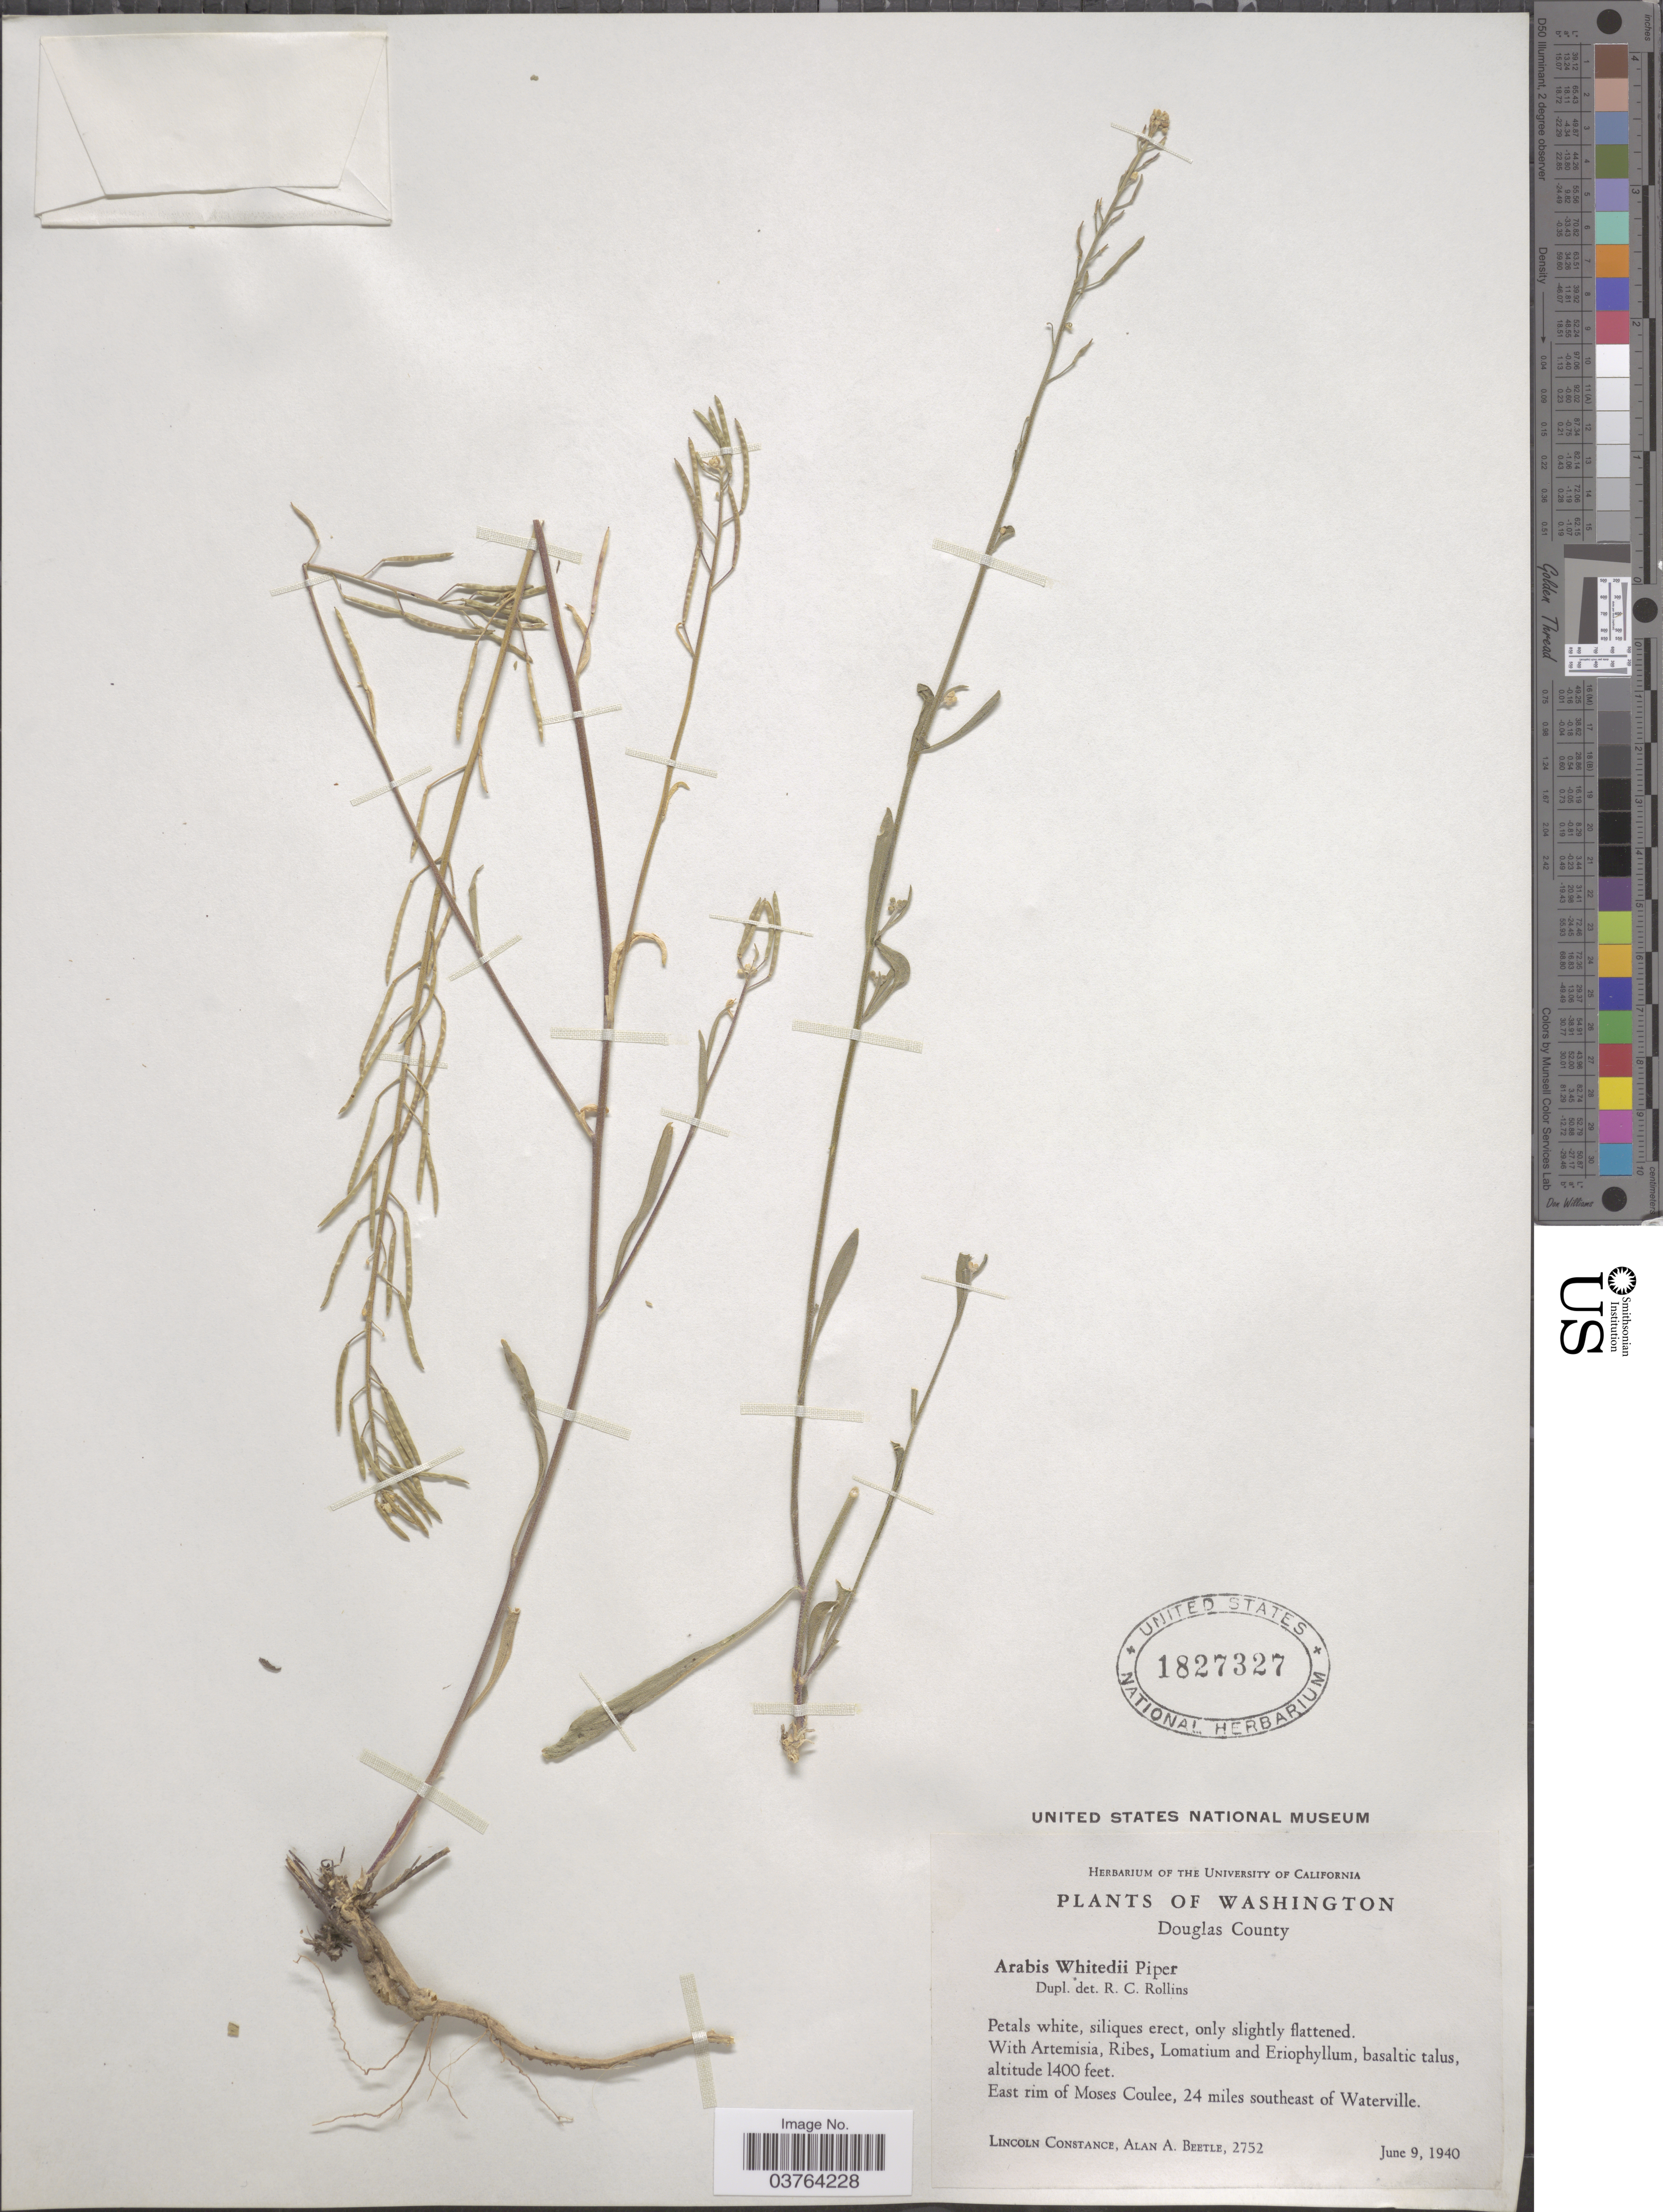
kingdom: Plantae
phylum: Tracheophyta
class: Magnoliopsida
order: Brassicales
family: Brassicaceae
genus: Halimolobos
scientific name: Halimolobos whitedii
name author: (Piper) Rollins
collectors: L. Constance & A. A. Beetle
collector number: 2752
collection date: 1940-06-09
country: United States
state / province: Washington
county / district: Douglas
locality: Douglas County. East rim of Moses Coulee, 24 miles southeast of Waterville.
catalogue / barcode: US 1827327